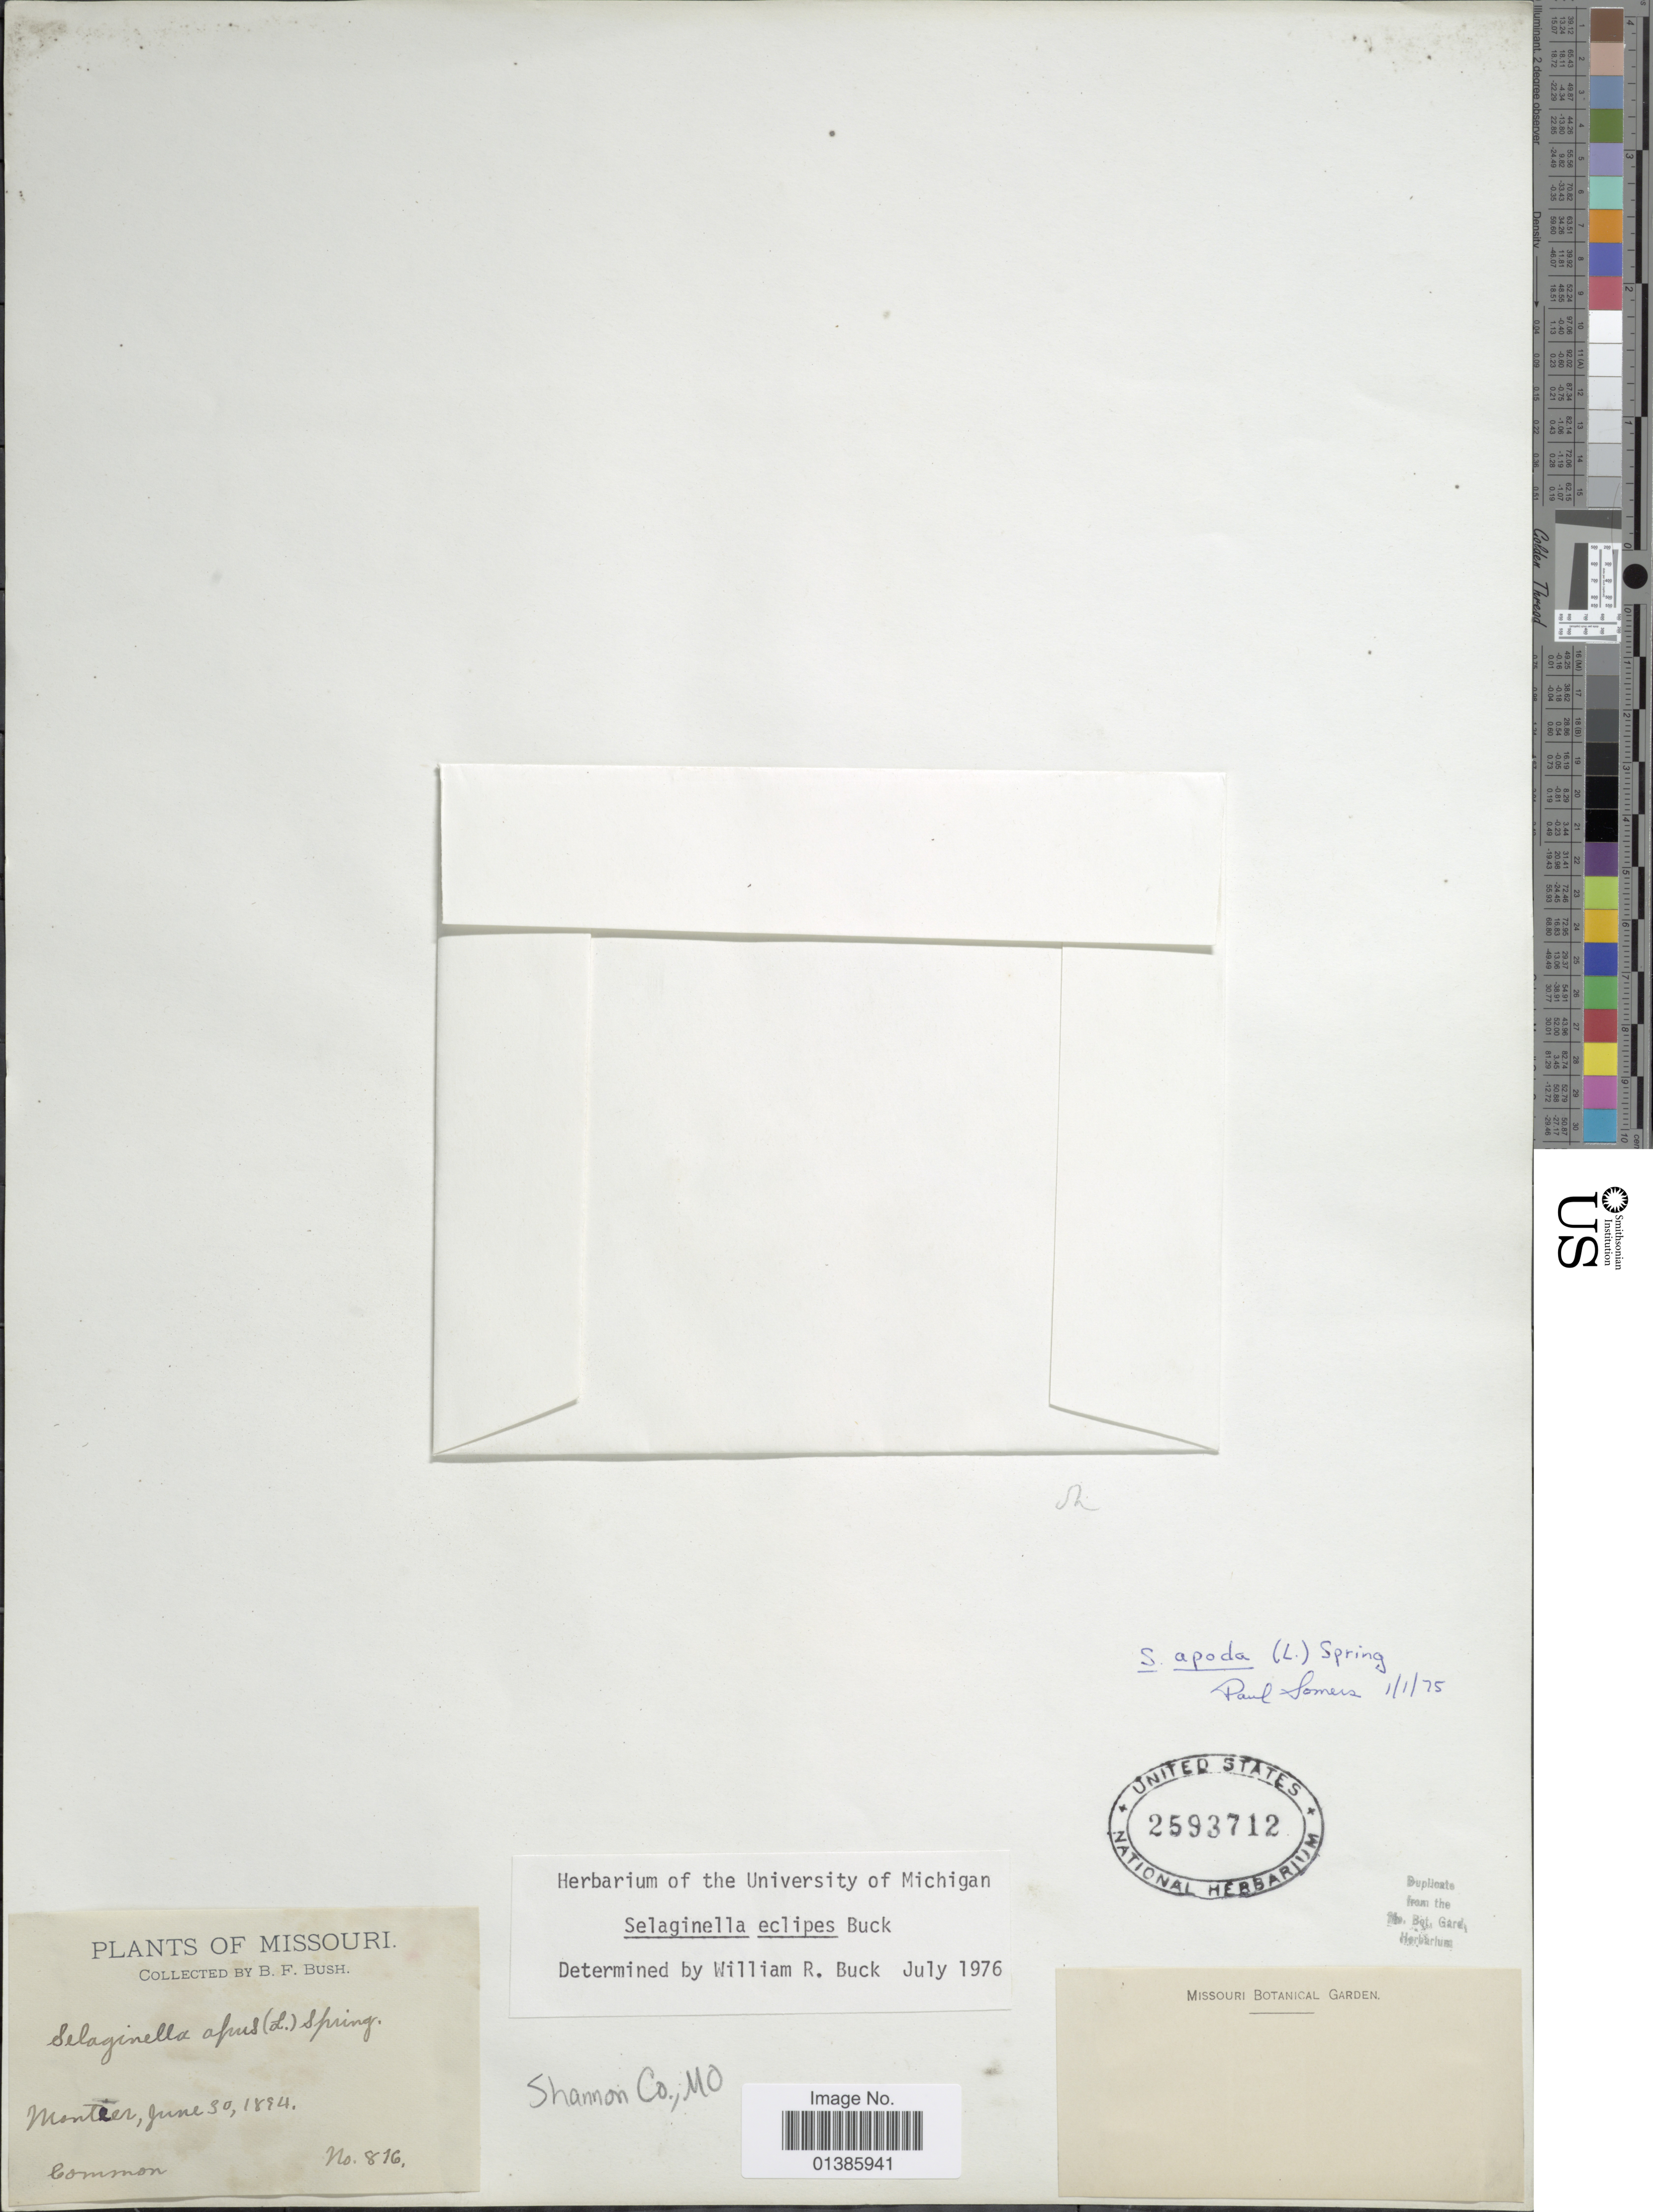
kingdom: Plantae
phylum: Tracheophyta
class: Lycopodiopsida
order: Selaginellales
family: Selaginellaceae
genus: Selaginella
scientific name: Selaginella eclipes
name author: W.R. Buck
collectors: B. F. Bush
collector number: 816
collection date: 1894-06-30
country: United States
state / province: Missouri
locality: Montier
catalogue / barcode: US 2593712